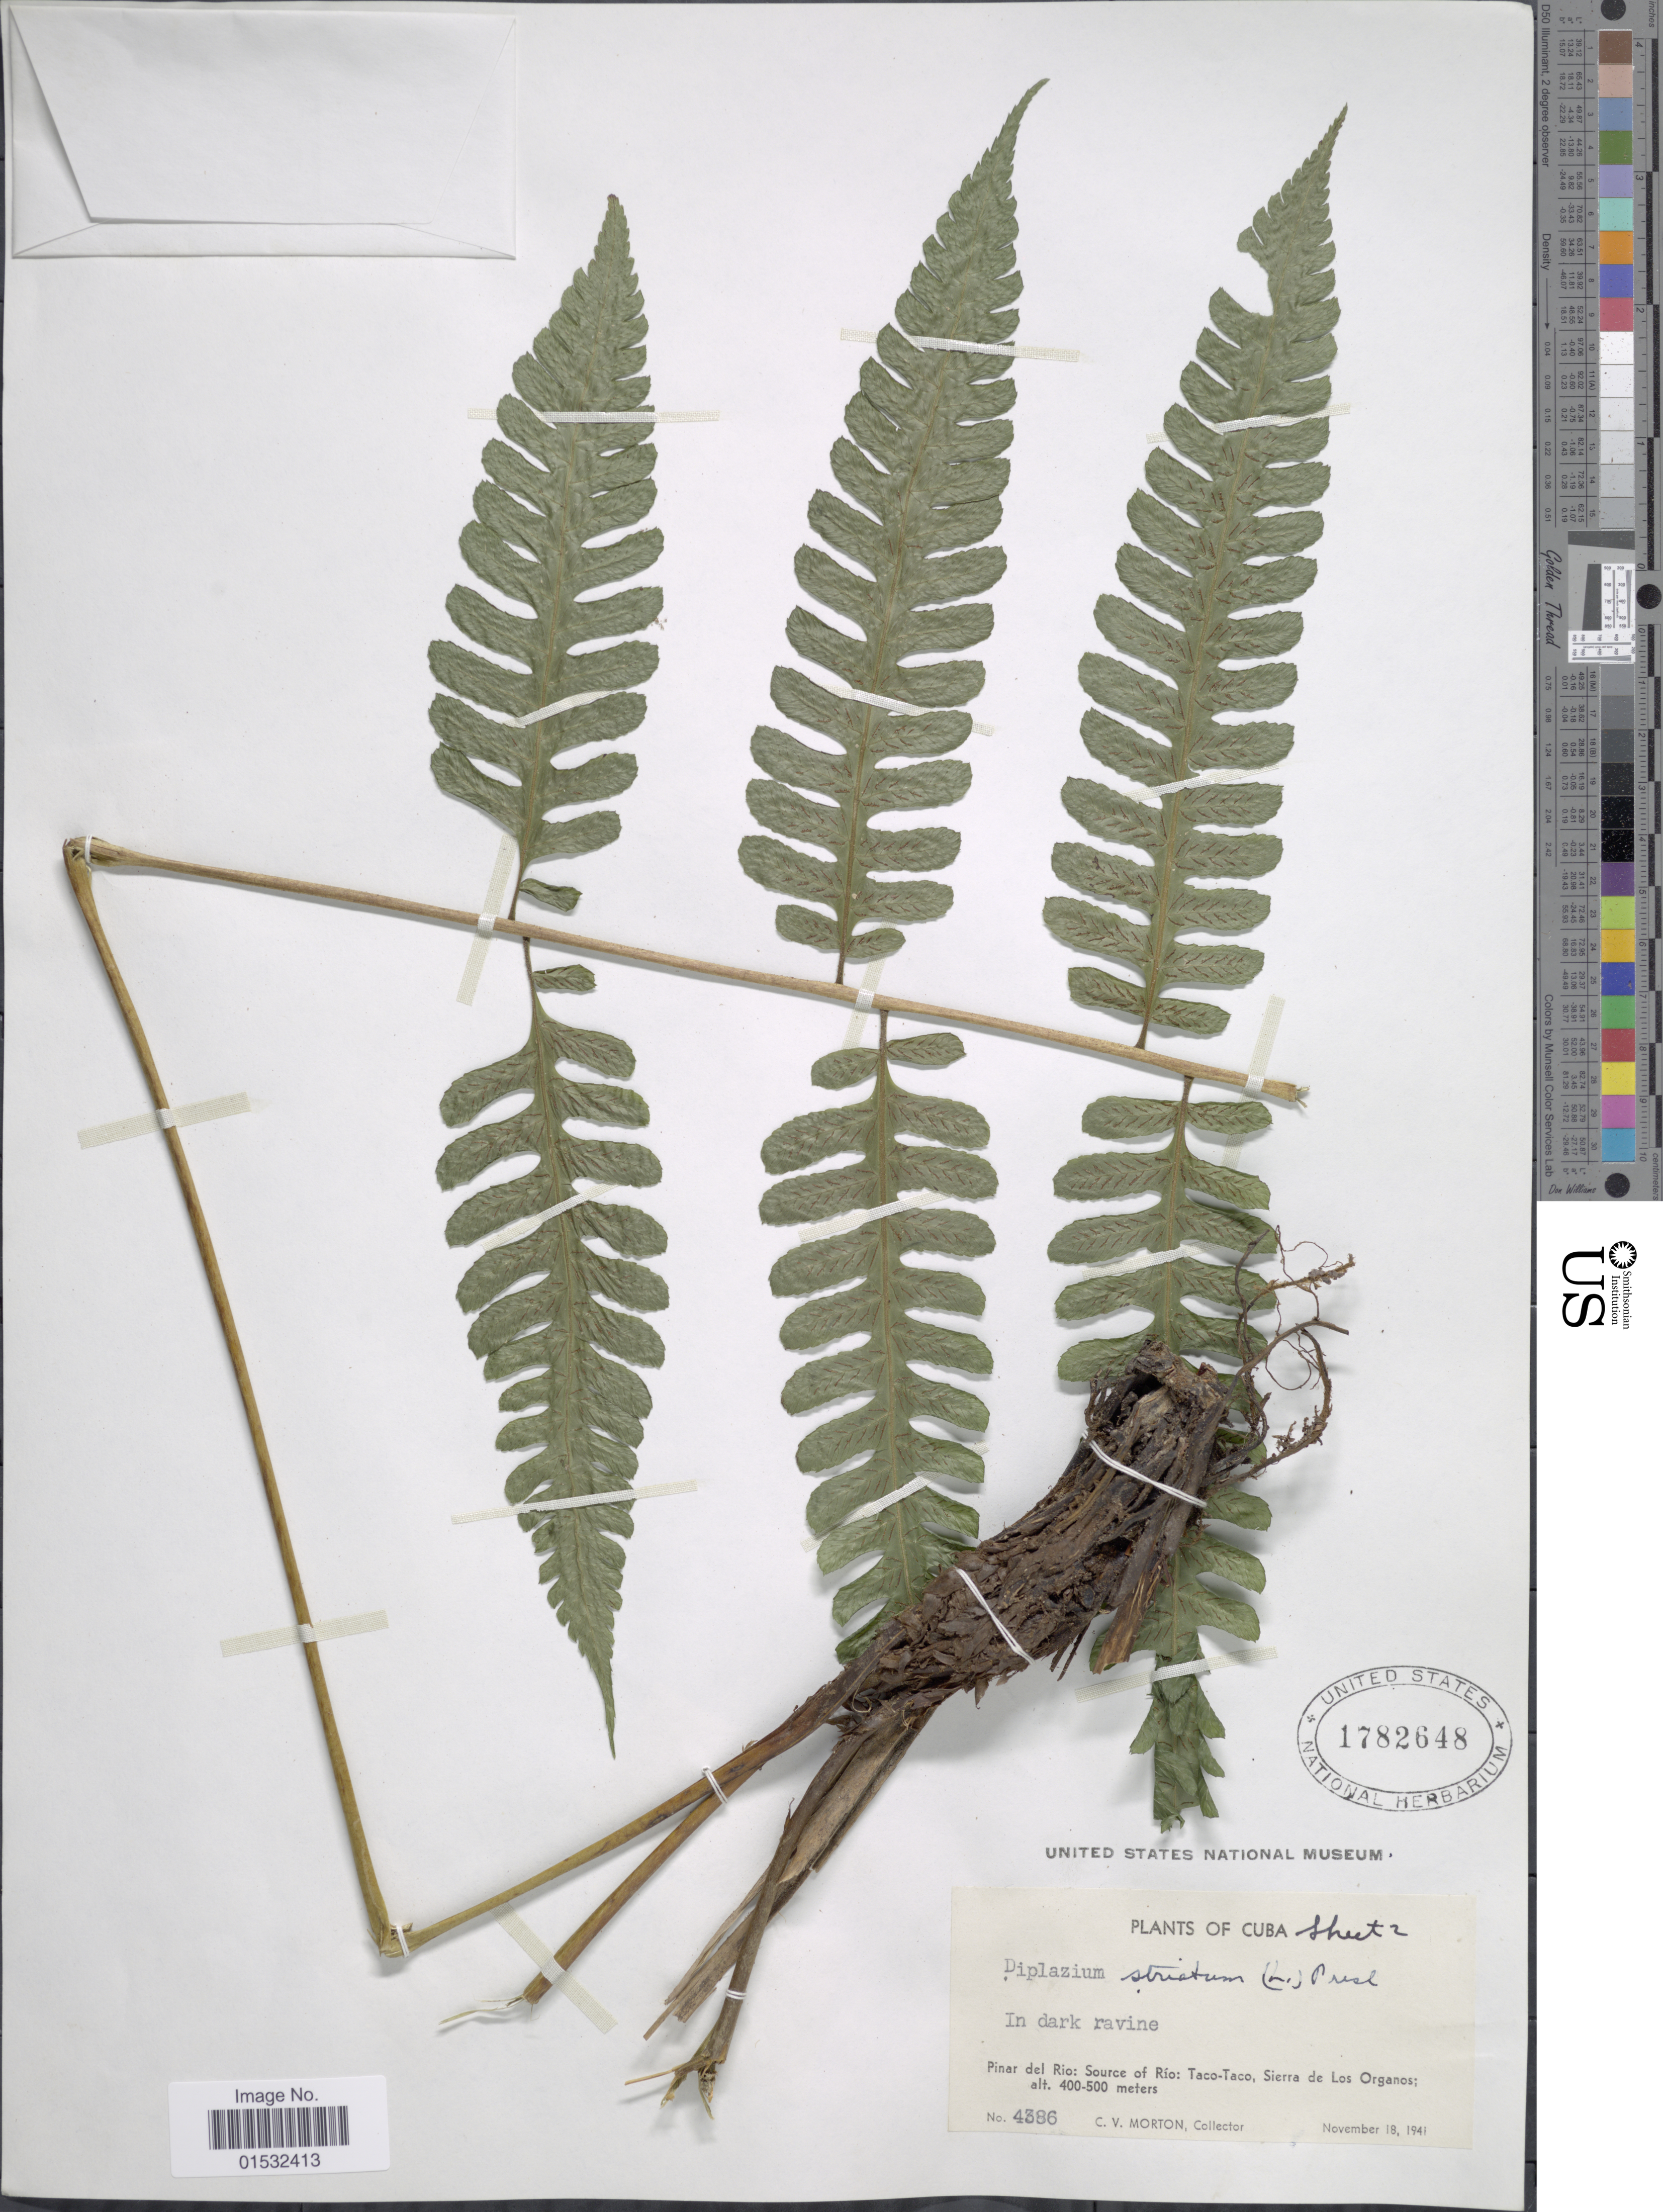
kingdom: Plantae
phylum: Tracheophyta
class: Polypodiopsida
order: Polypodiales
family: Athyriaceae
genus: Diplazium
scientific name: Diplazium striatum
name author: (L.) C. Presl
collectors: C. V. Morton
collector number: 4386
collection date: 1941-11-18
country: Cuba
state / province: Pinar del Río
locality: Source of Río: Taco-Taco, Sierra de Los Organos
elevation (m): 400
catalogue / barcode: US 1782648